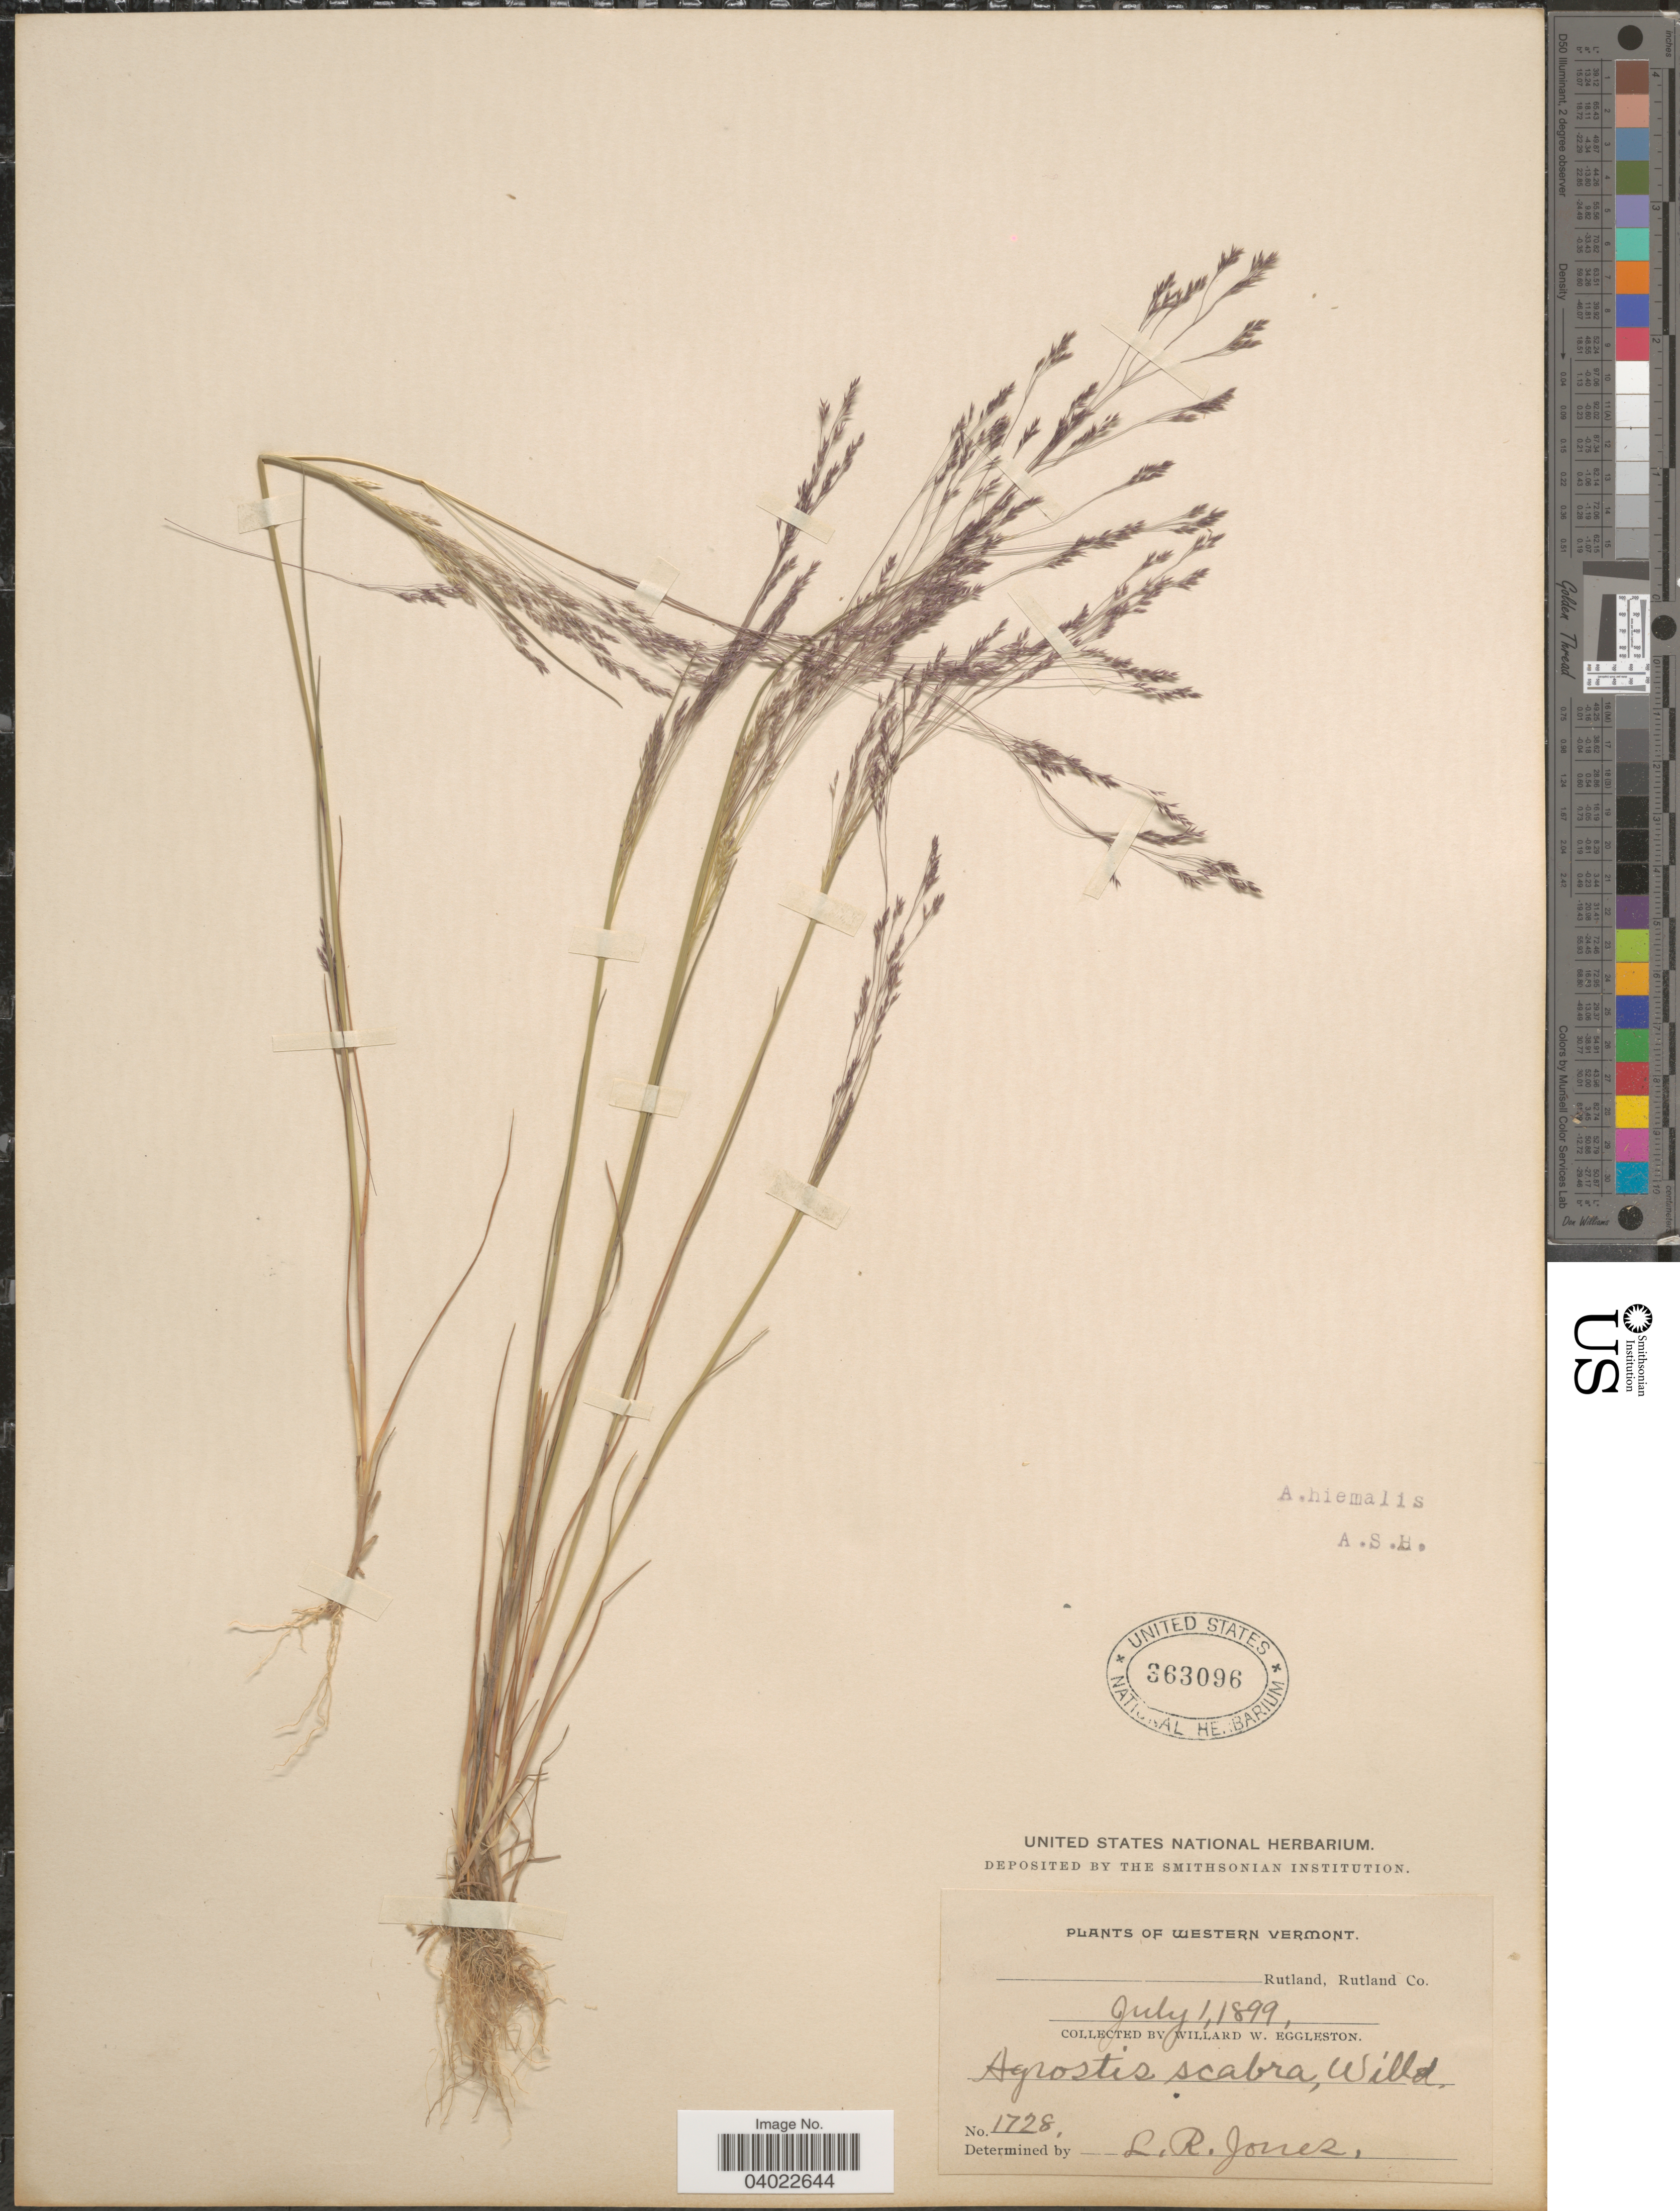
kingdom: Plantae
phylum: Tracheophyta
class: Liliopsida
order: Poales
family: Poaceae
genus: Agrostis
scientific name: Agrostis scabra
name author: Willd.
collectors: W. W. Eggleston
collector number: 1728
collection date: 1899-07-01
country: United States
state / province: Vermont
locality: Western Vermont. Rutland, Rutland Co.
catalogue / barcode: US 363096